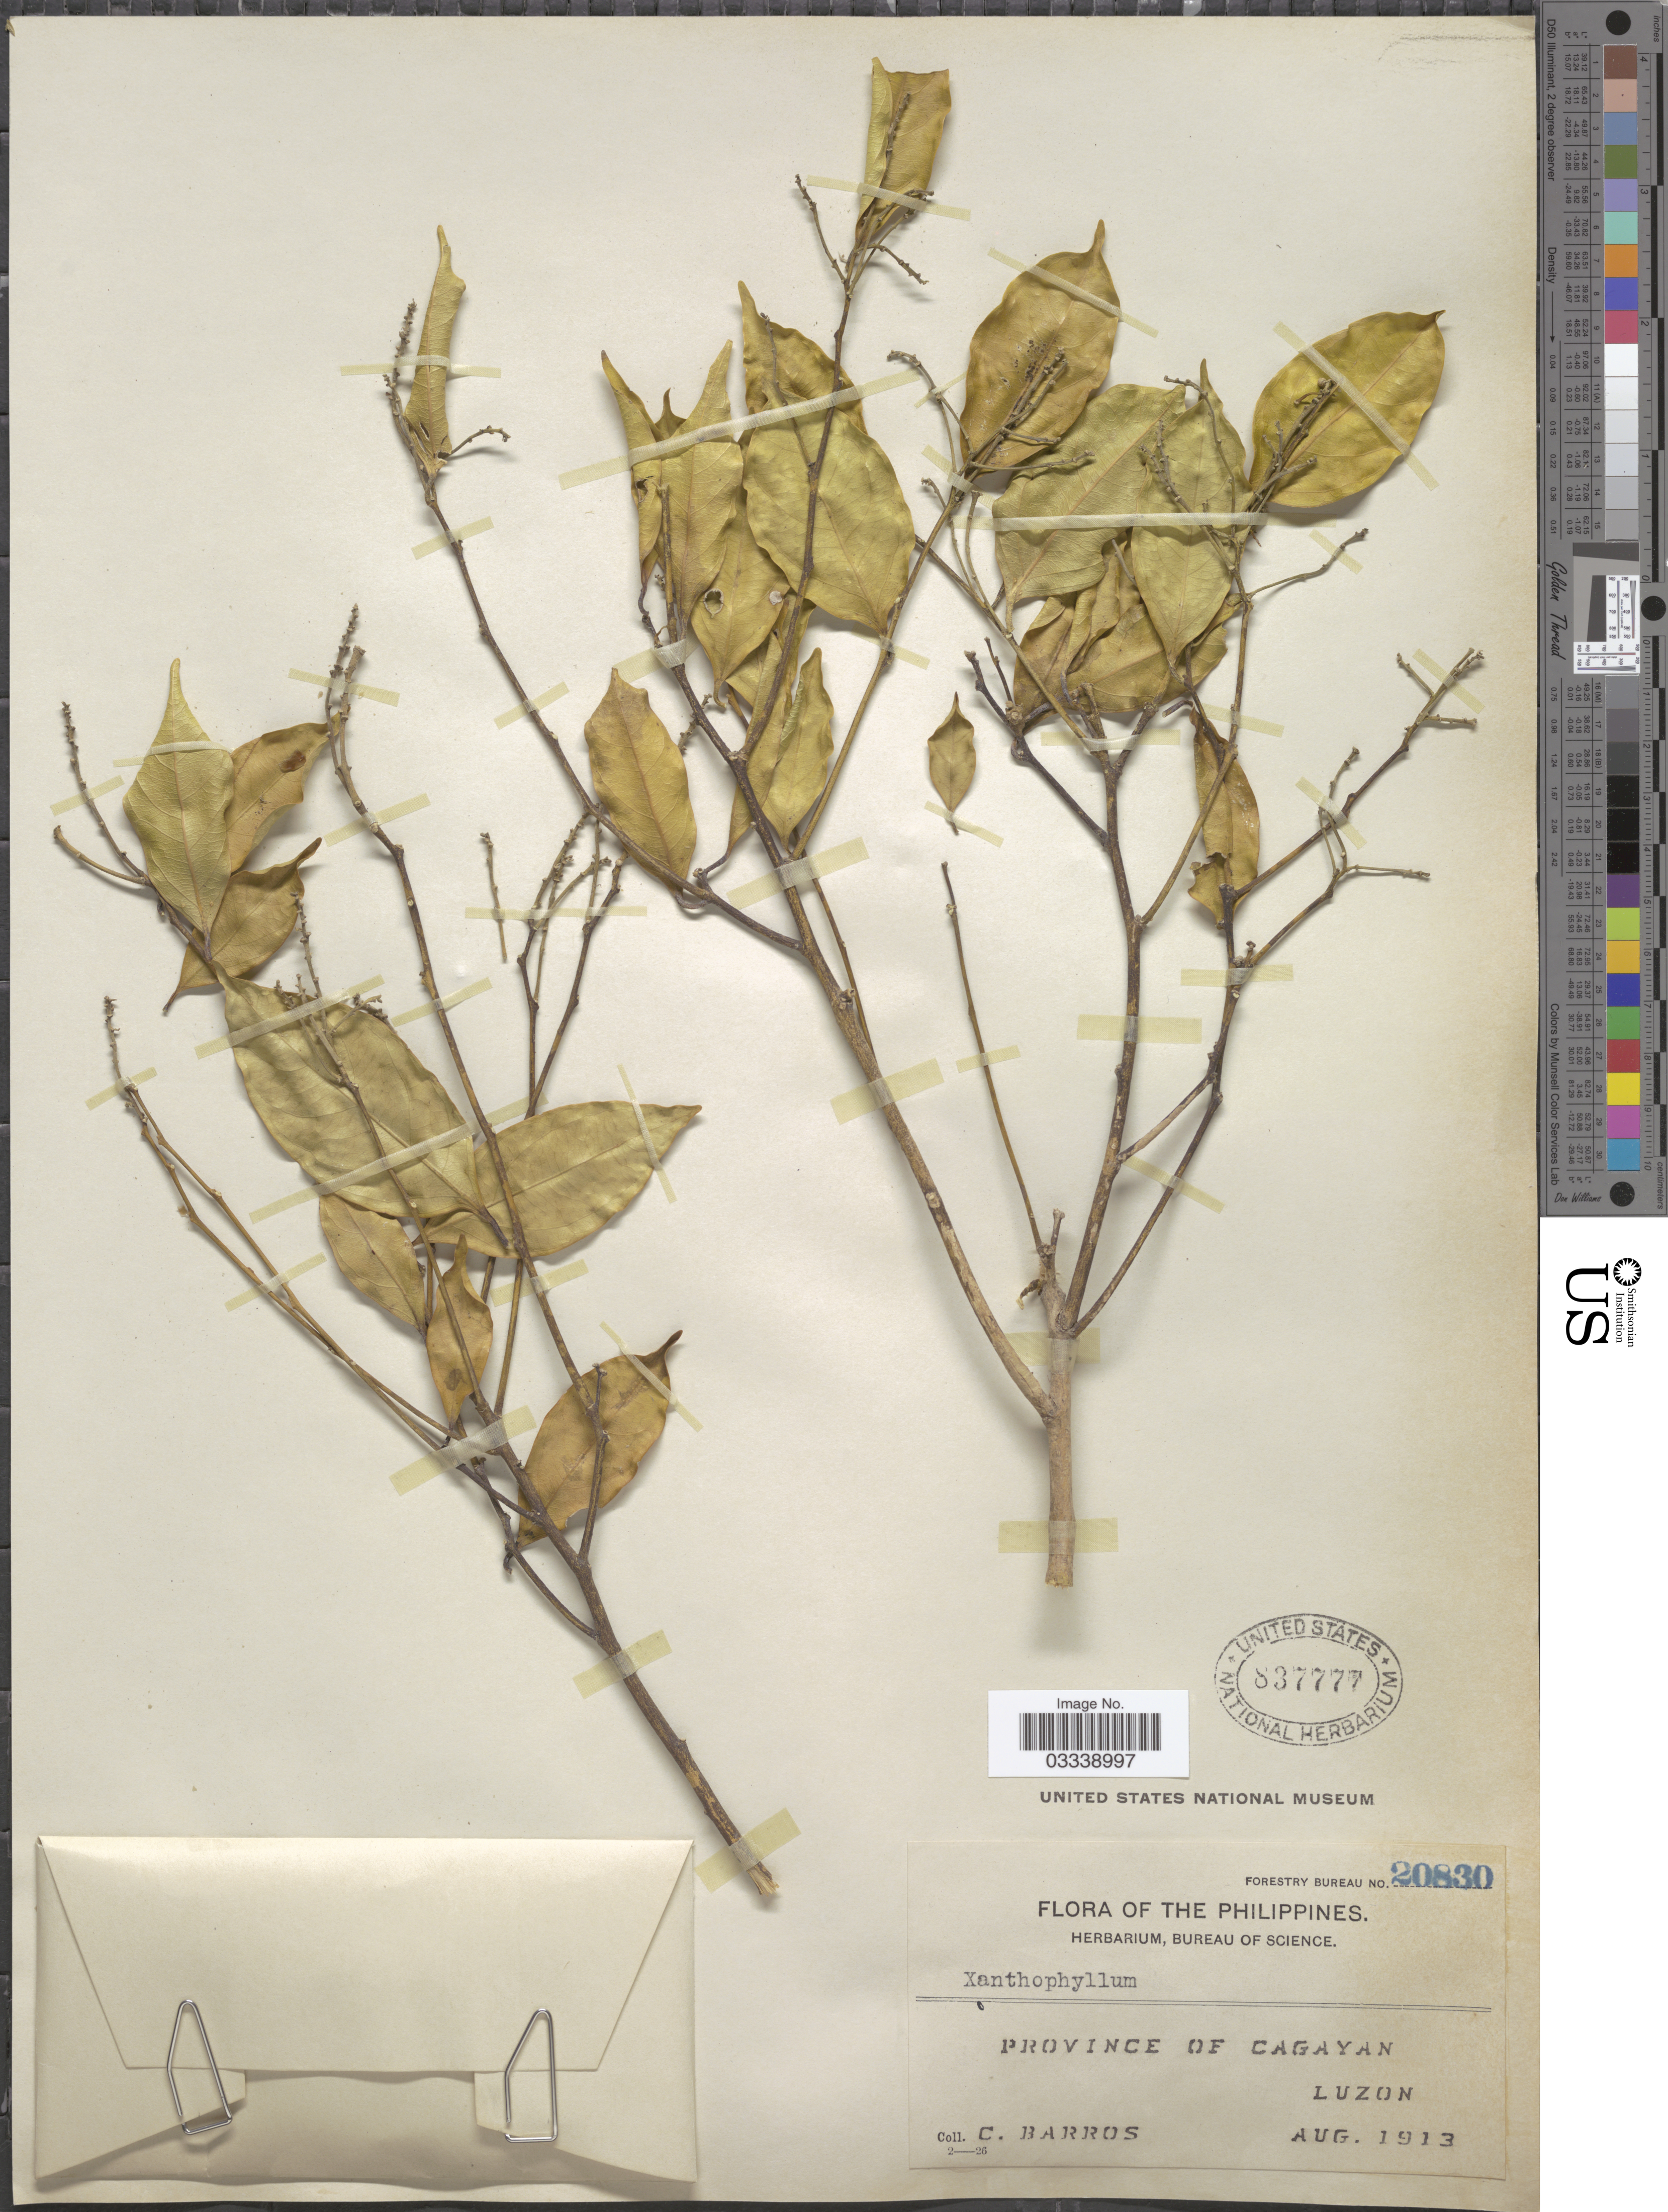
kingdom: Plantae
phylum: Tracheophyta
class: Magnoliopsida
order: Fabales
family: Polygalaceae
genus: Xanthophyllum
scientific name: Xanthophyllum sp.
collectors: C. Barros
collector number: Forestry Bureau 20830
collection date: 1913-08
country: Philippines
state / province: Cagayan Valley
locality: Province of Cagayan, Luzon.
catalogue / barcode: US 837777